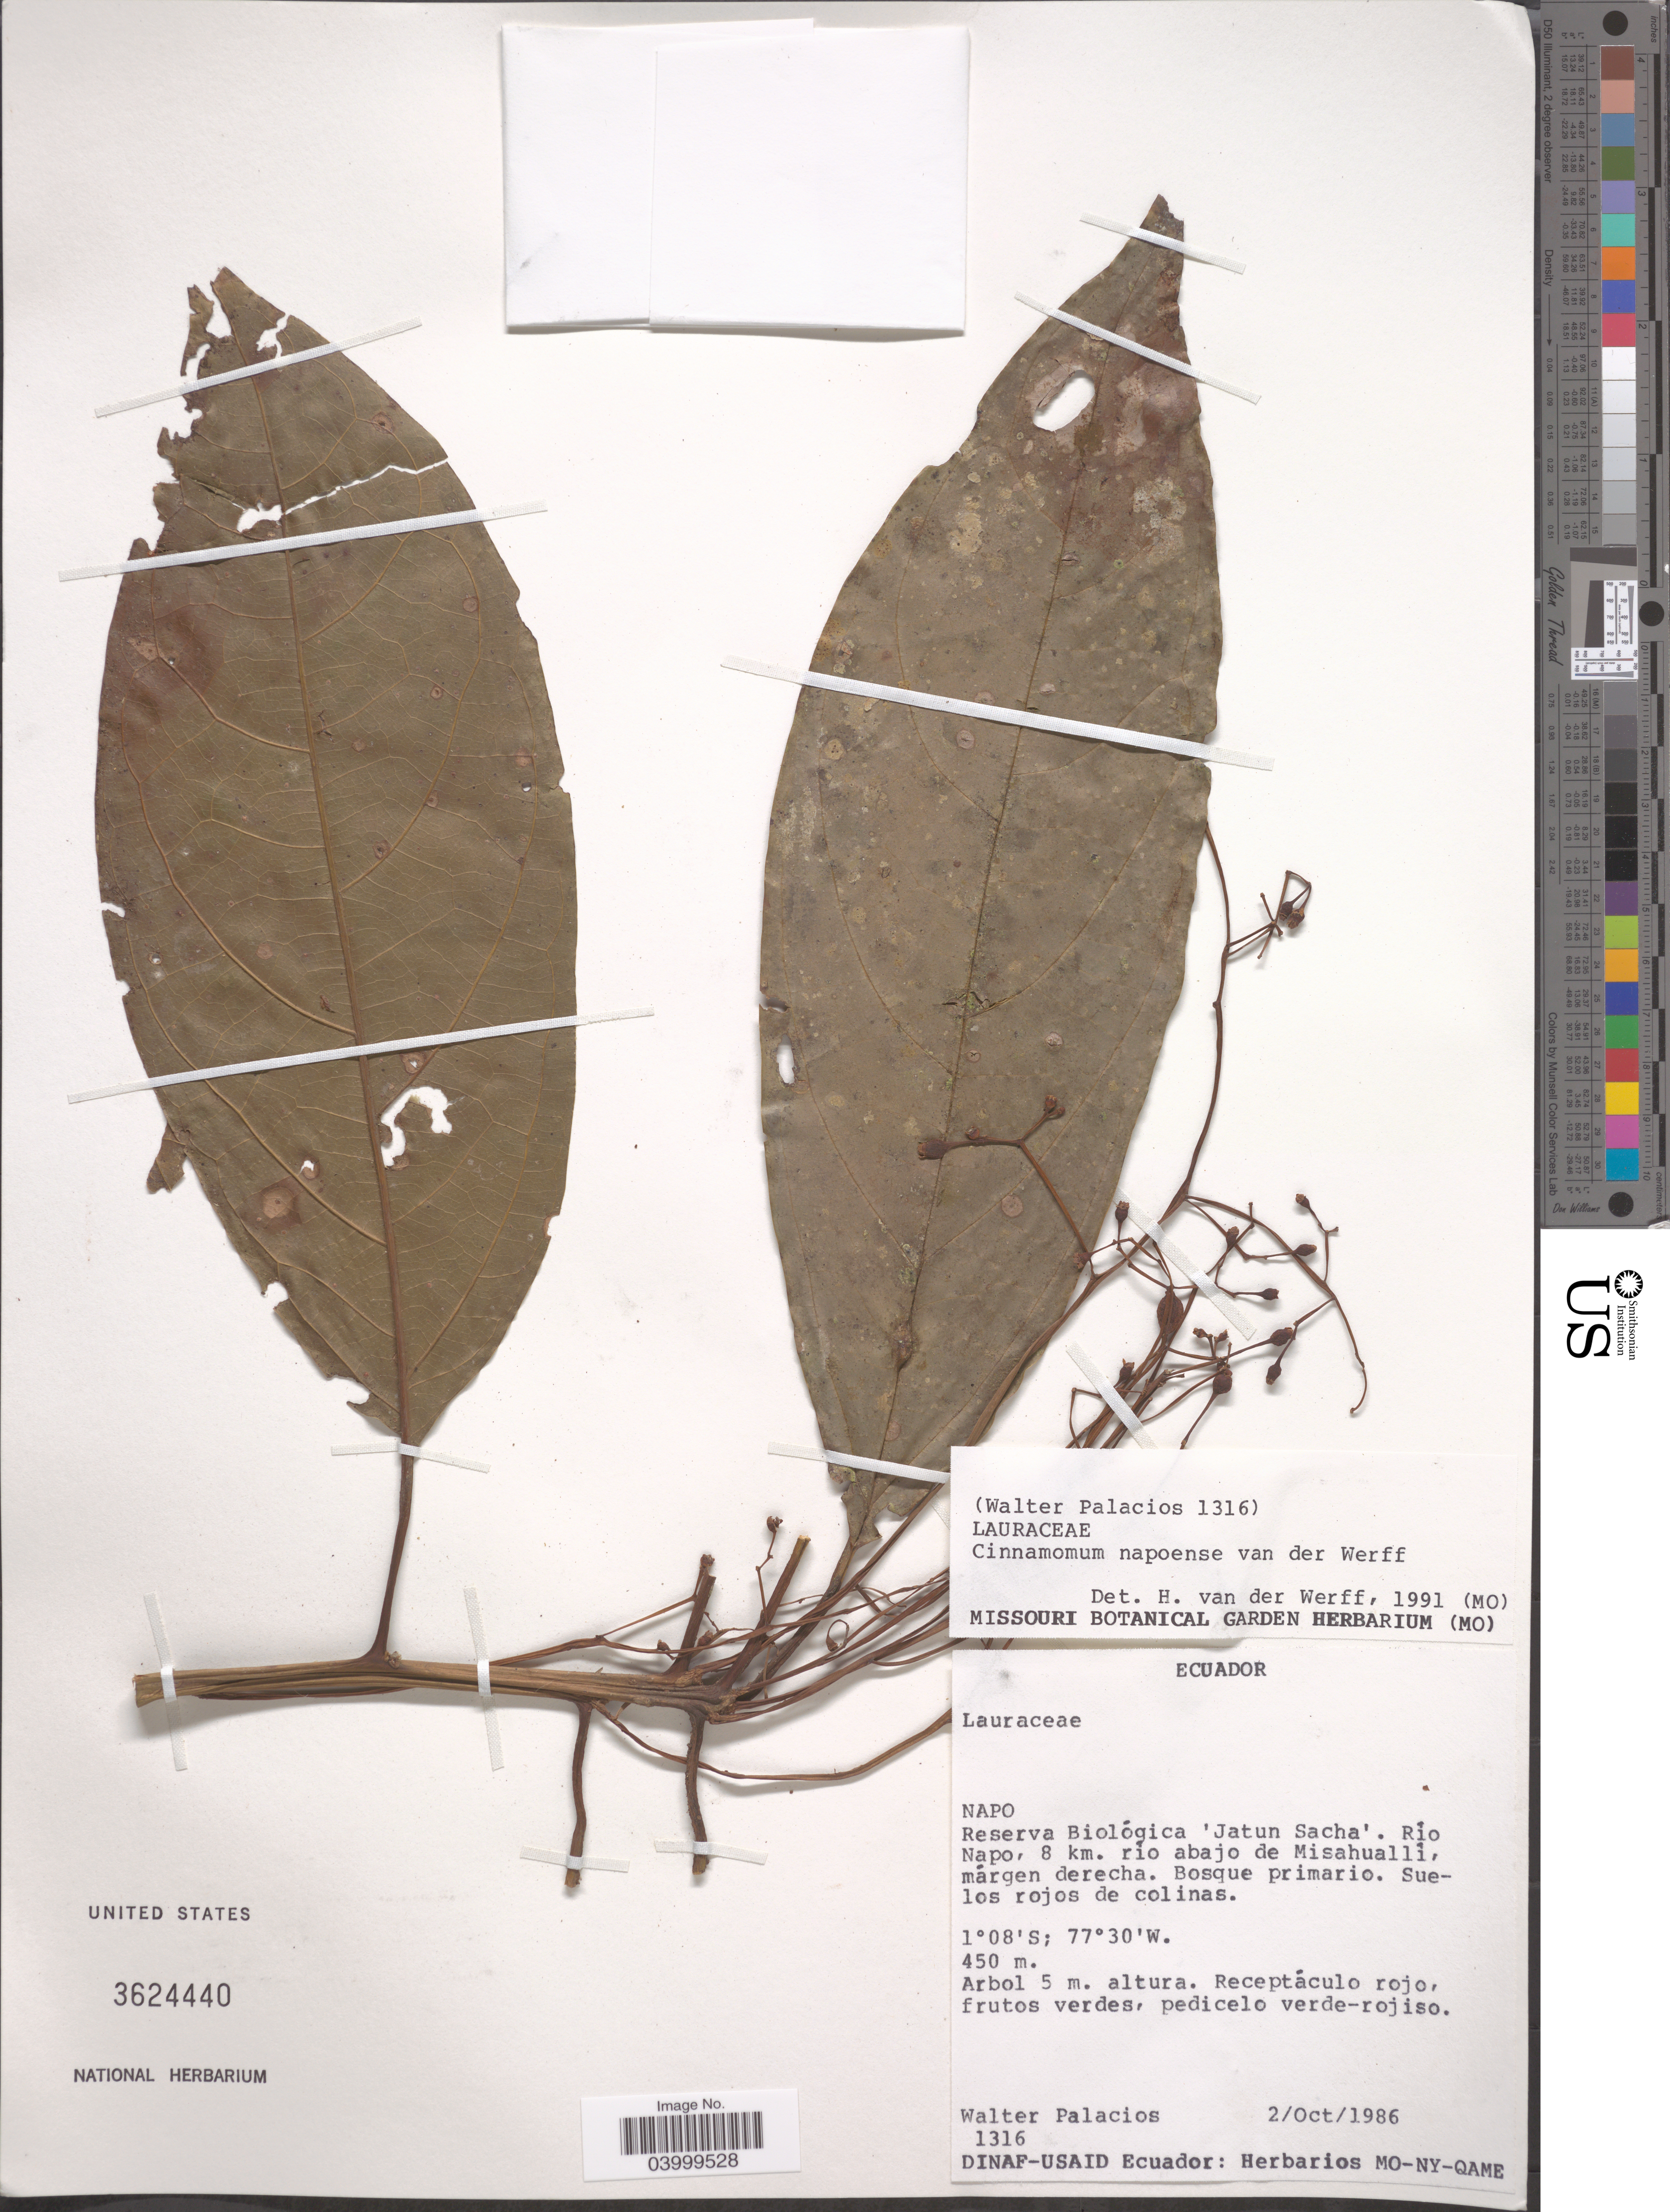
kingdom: Plantae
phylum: Tracheophyta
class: Magnoliopsida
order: Laurales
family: Lauraceae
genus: Cinnamomum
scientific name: Cinnamomum napoense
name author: van der Werff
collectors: W. Palacios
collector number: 1316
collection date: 1986-10-02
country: Ecuador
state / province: Napo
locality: Reserva Biológica 'Jatun Sacha'. Rio Napo, 8 km. rio abajo de Misahualli, márgen derecha.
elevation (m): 450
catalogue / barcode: US 3624440